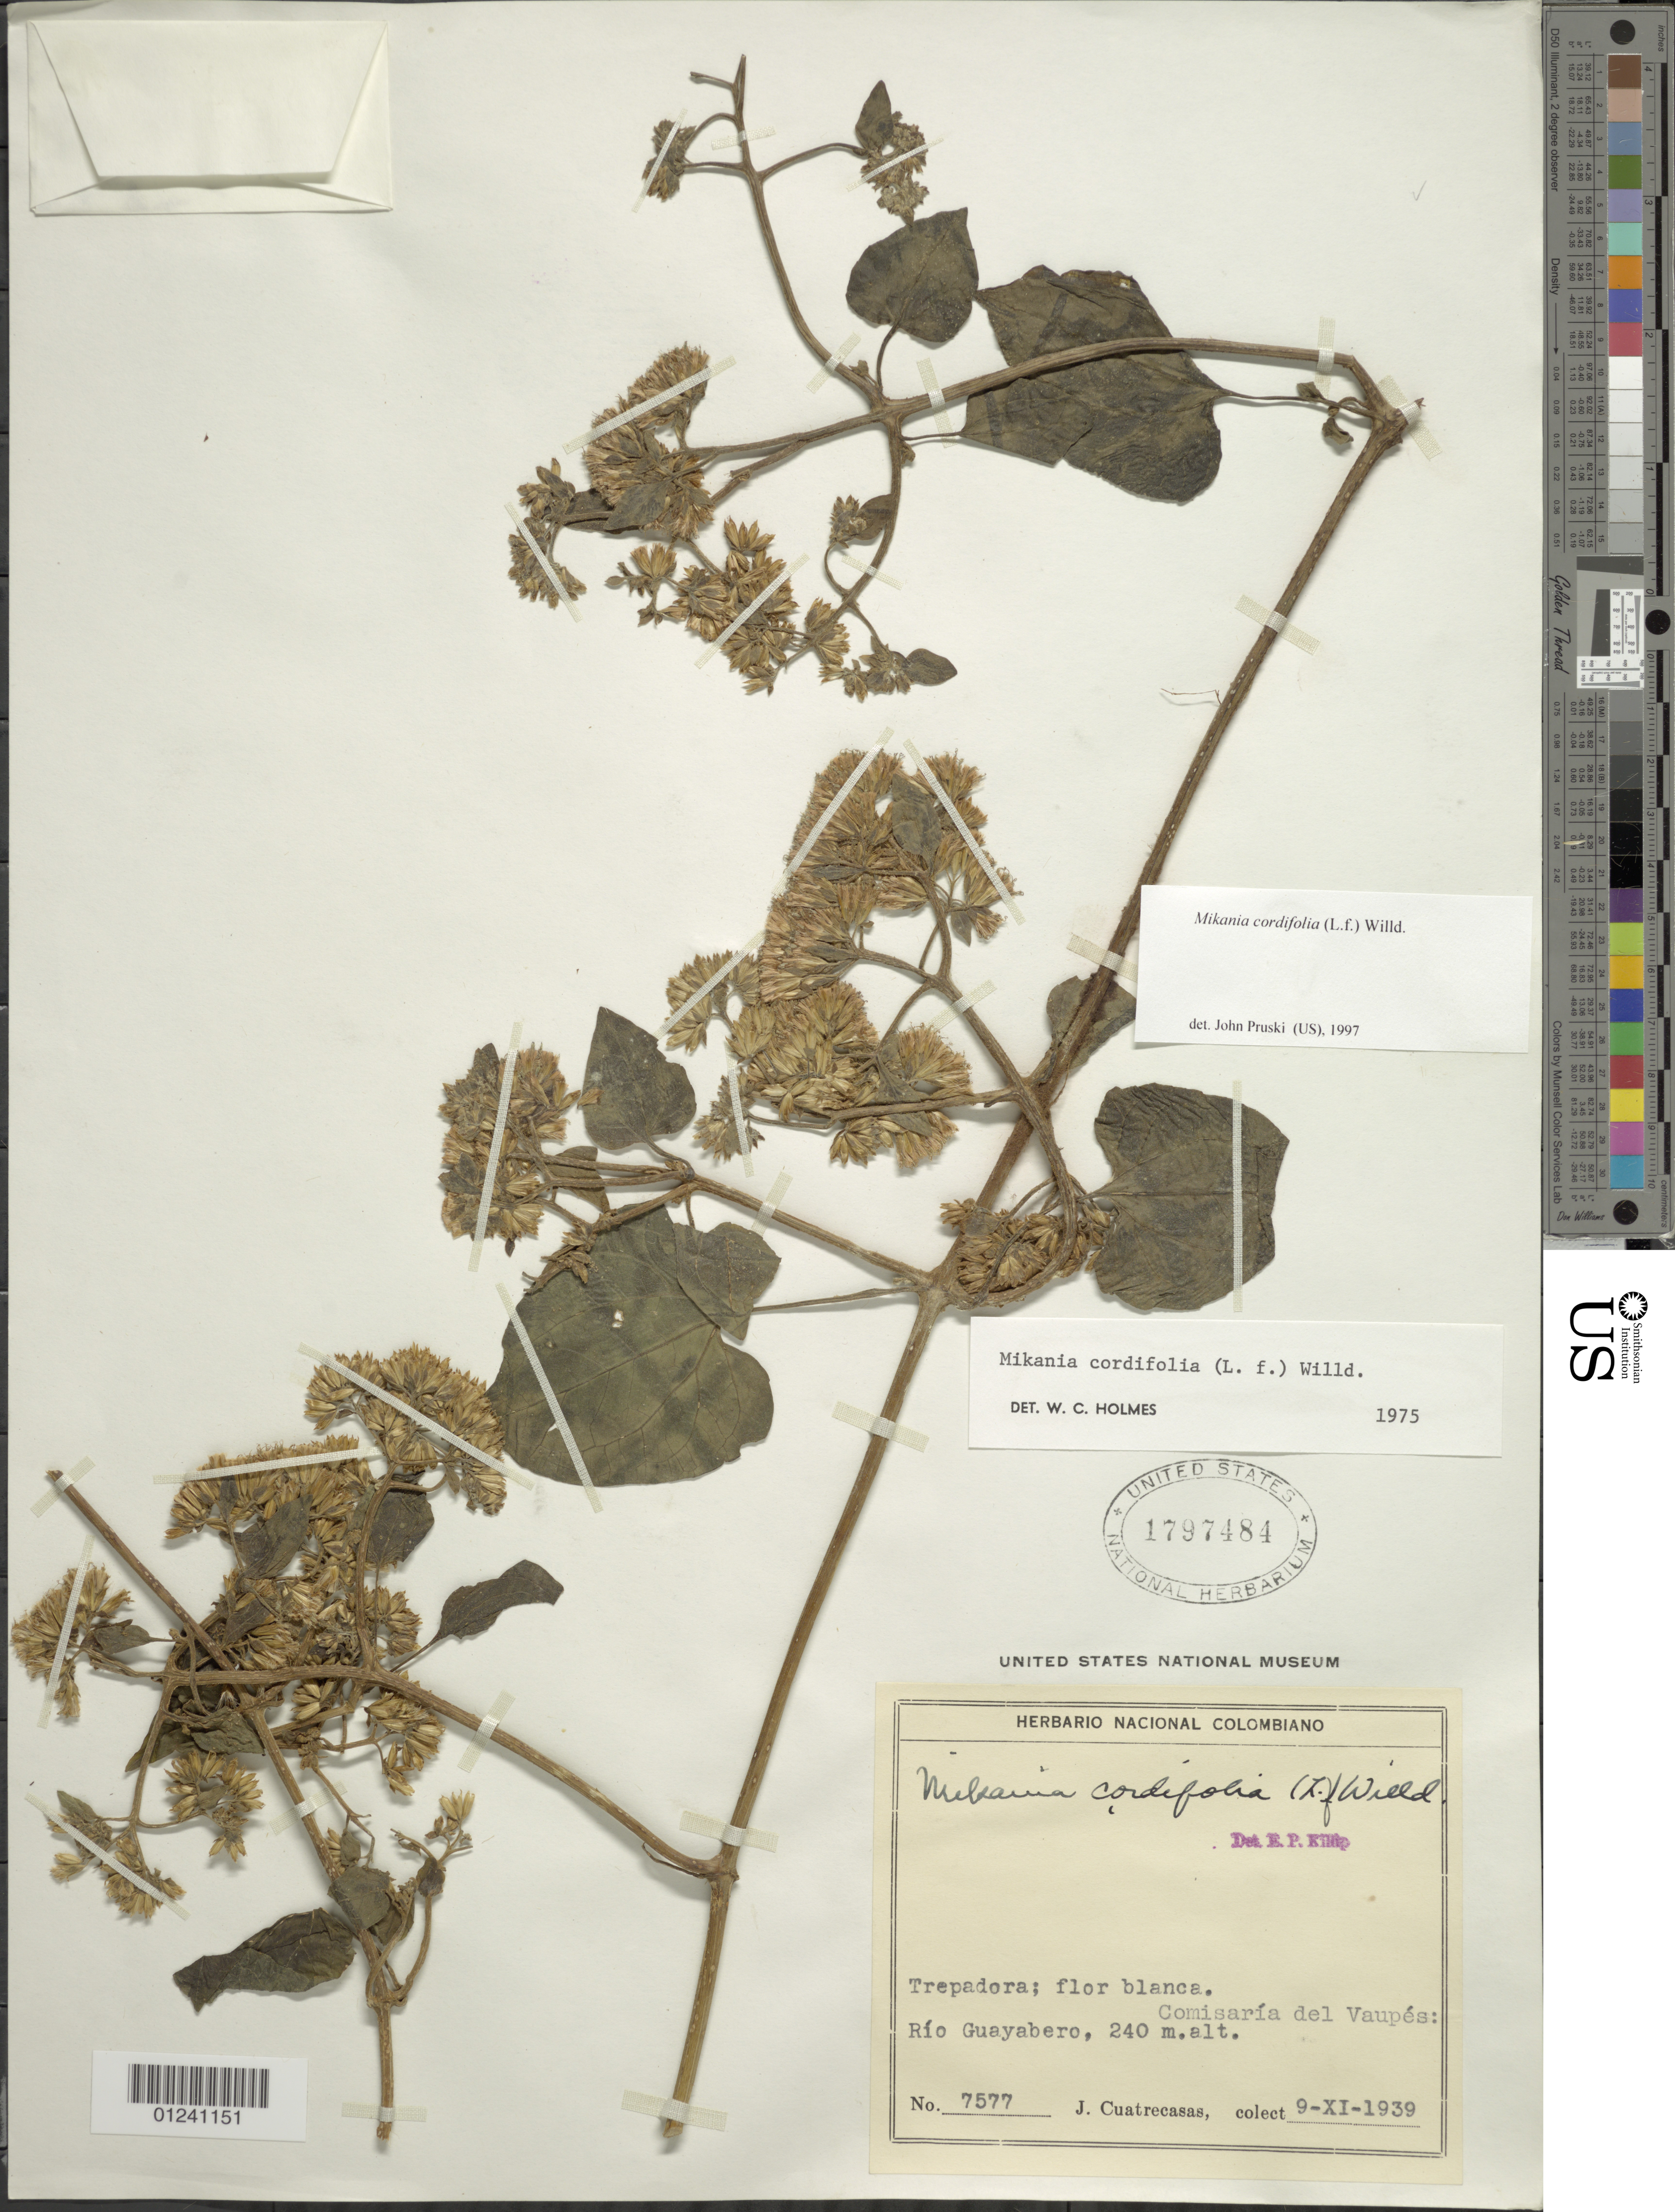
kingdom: Plantae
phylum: Tracheophyta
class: Magnoliopsida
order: Asterales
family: Asteraceae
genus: Mikania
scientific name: Mikania cordifolia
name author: Kunth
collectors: J. Cuatrecasas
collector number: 7577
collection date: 1939-11-09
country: Colombia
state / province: Vaupés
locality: Trepadora, Rio Guayabero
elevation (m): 240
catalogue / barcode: US 1797484